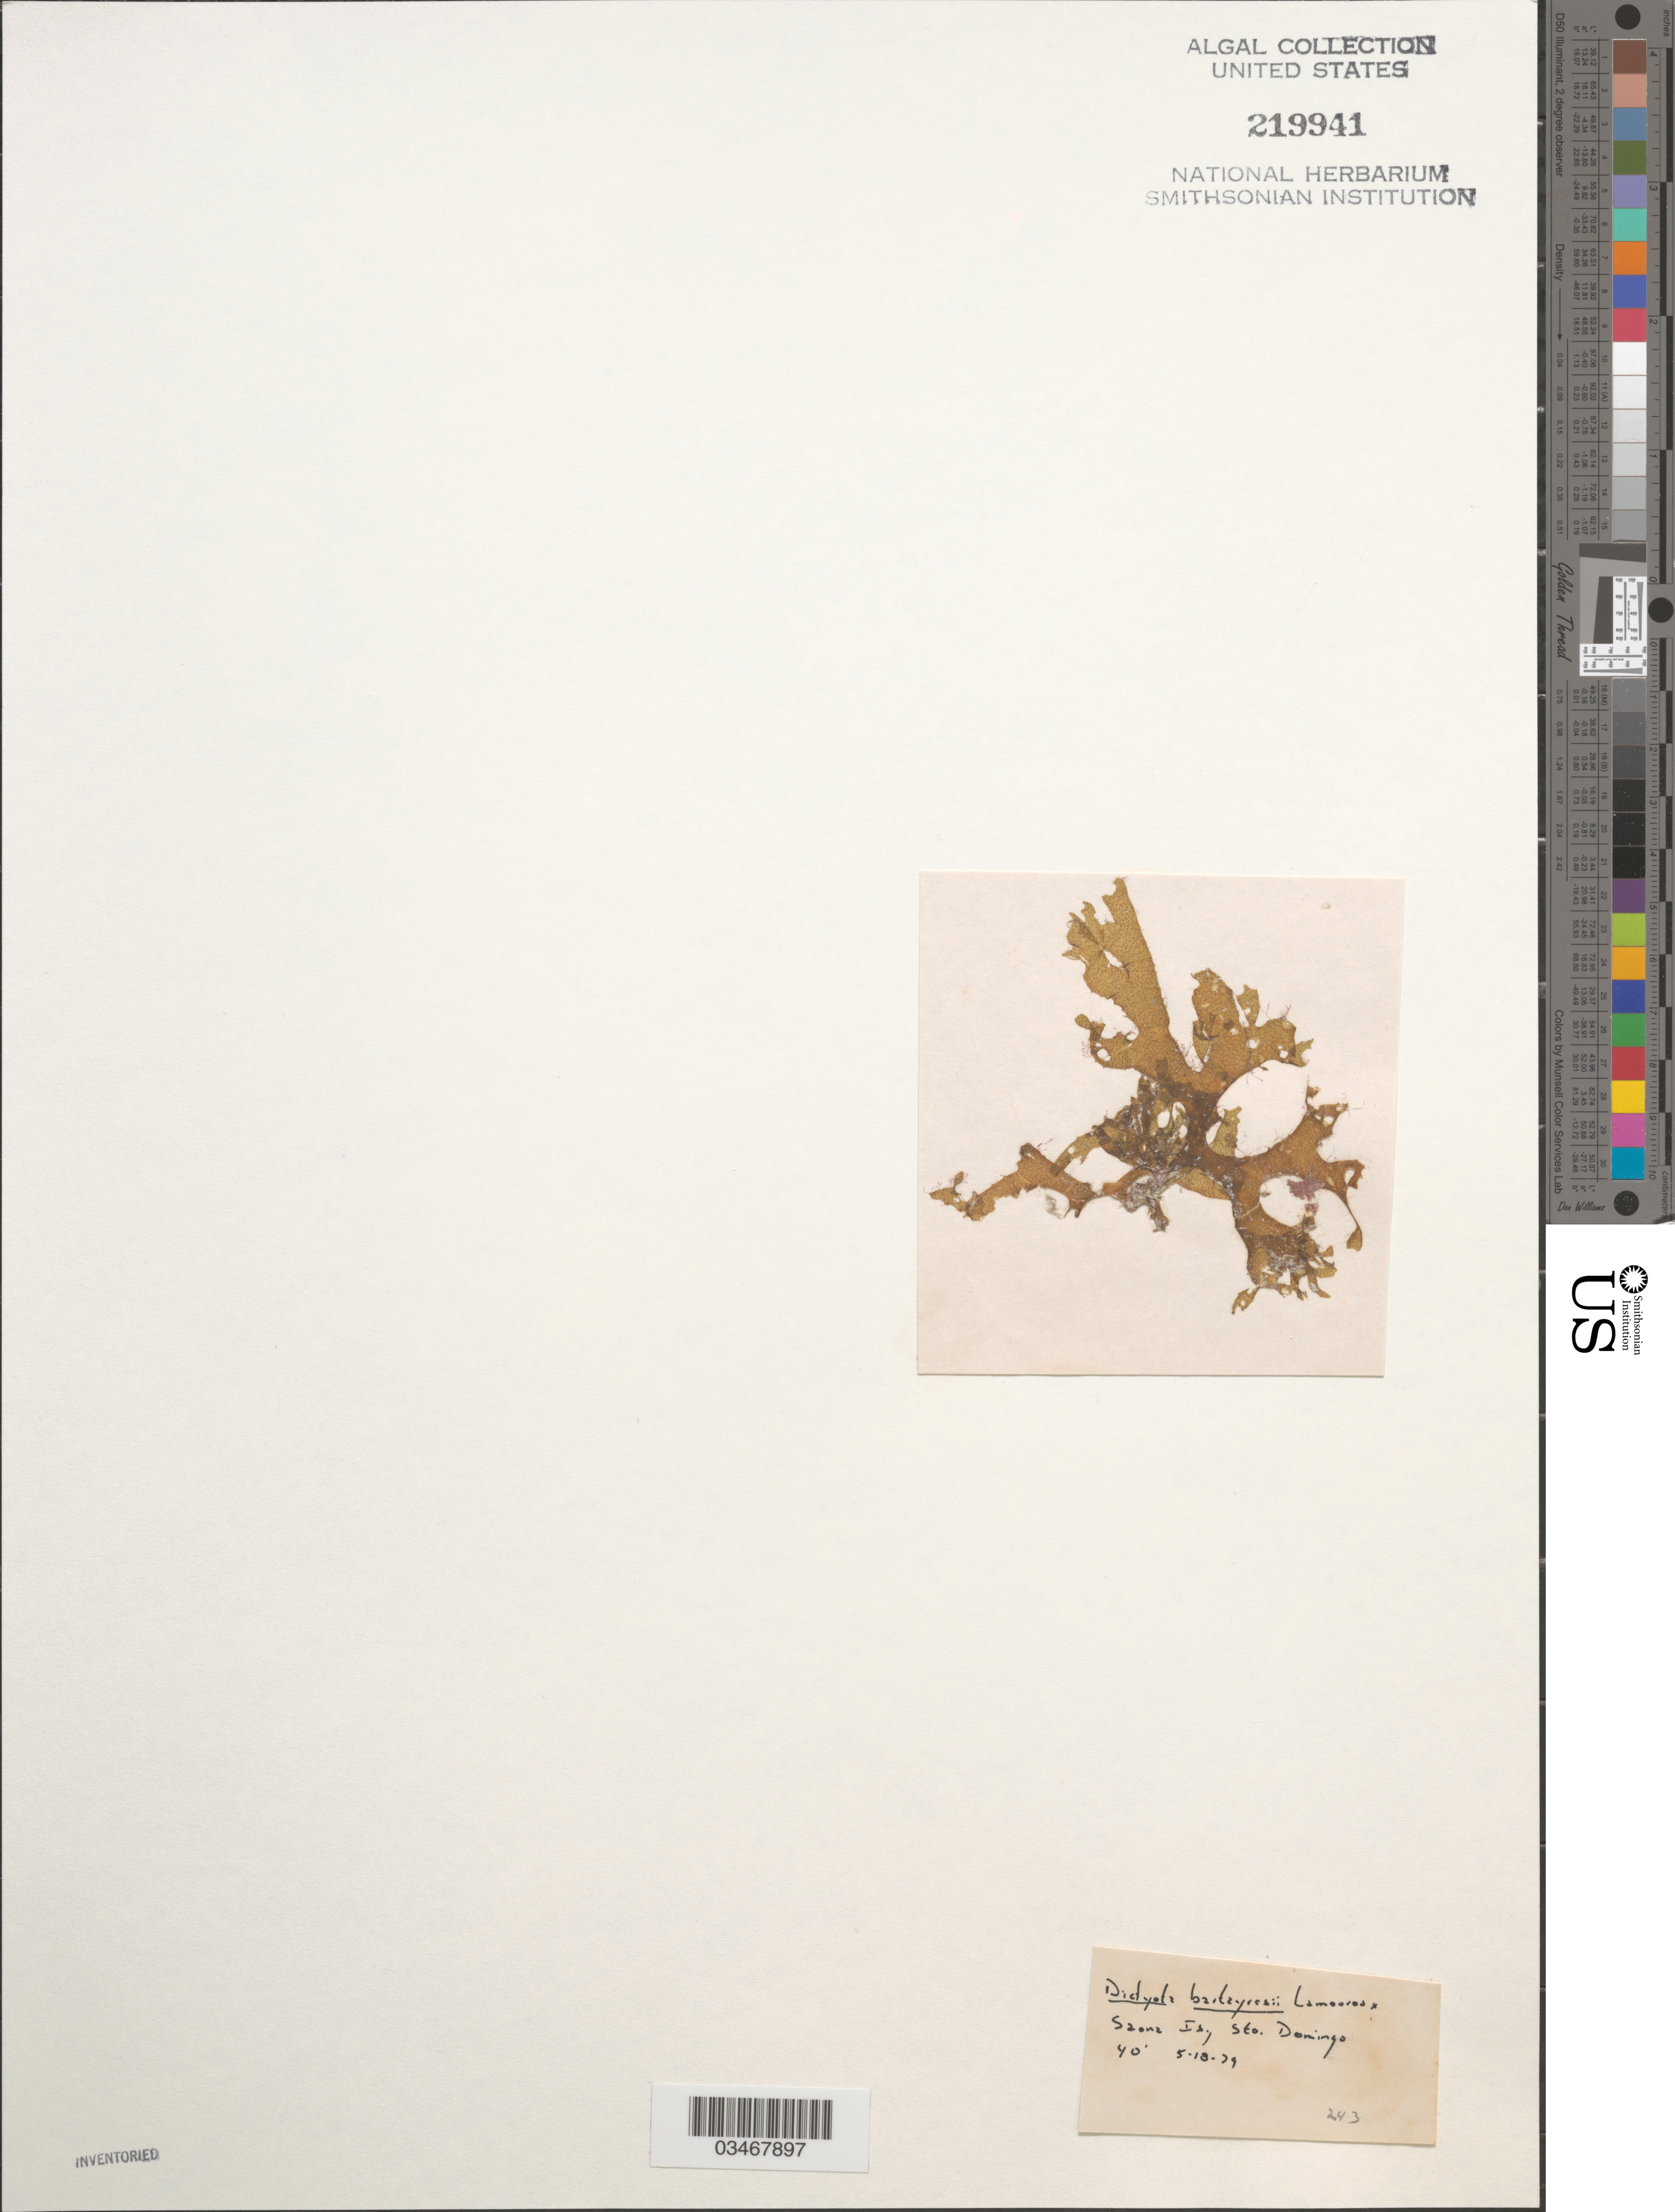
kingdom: Chromista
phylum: Ochrophyta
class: Phaeophyceae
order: Dictyotales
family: Dictyotaceae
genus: Dictyota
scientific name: Dictyota bartayresii J.V. Lamour. nom. illeg.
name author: J.V.Lamouroux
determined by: Ballantine, D. L.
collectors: D.L. Ballantine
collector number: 243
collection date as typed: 18 May 1979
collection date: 1979-05-18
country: Dominican Republic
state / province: Santo Domingo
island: Saona Island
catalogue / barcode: US 219941